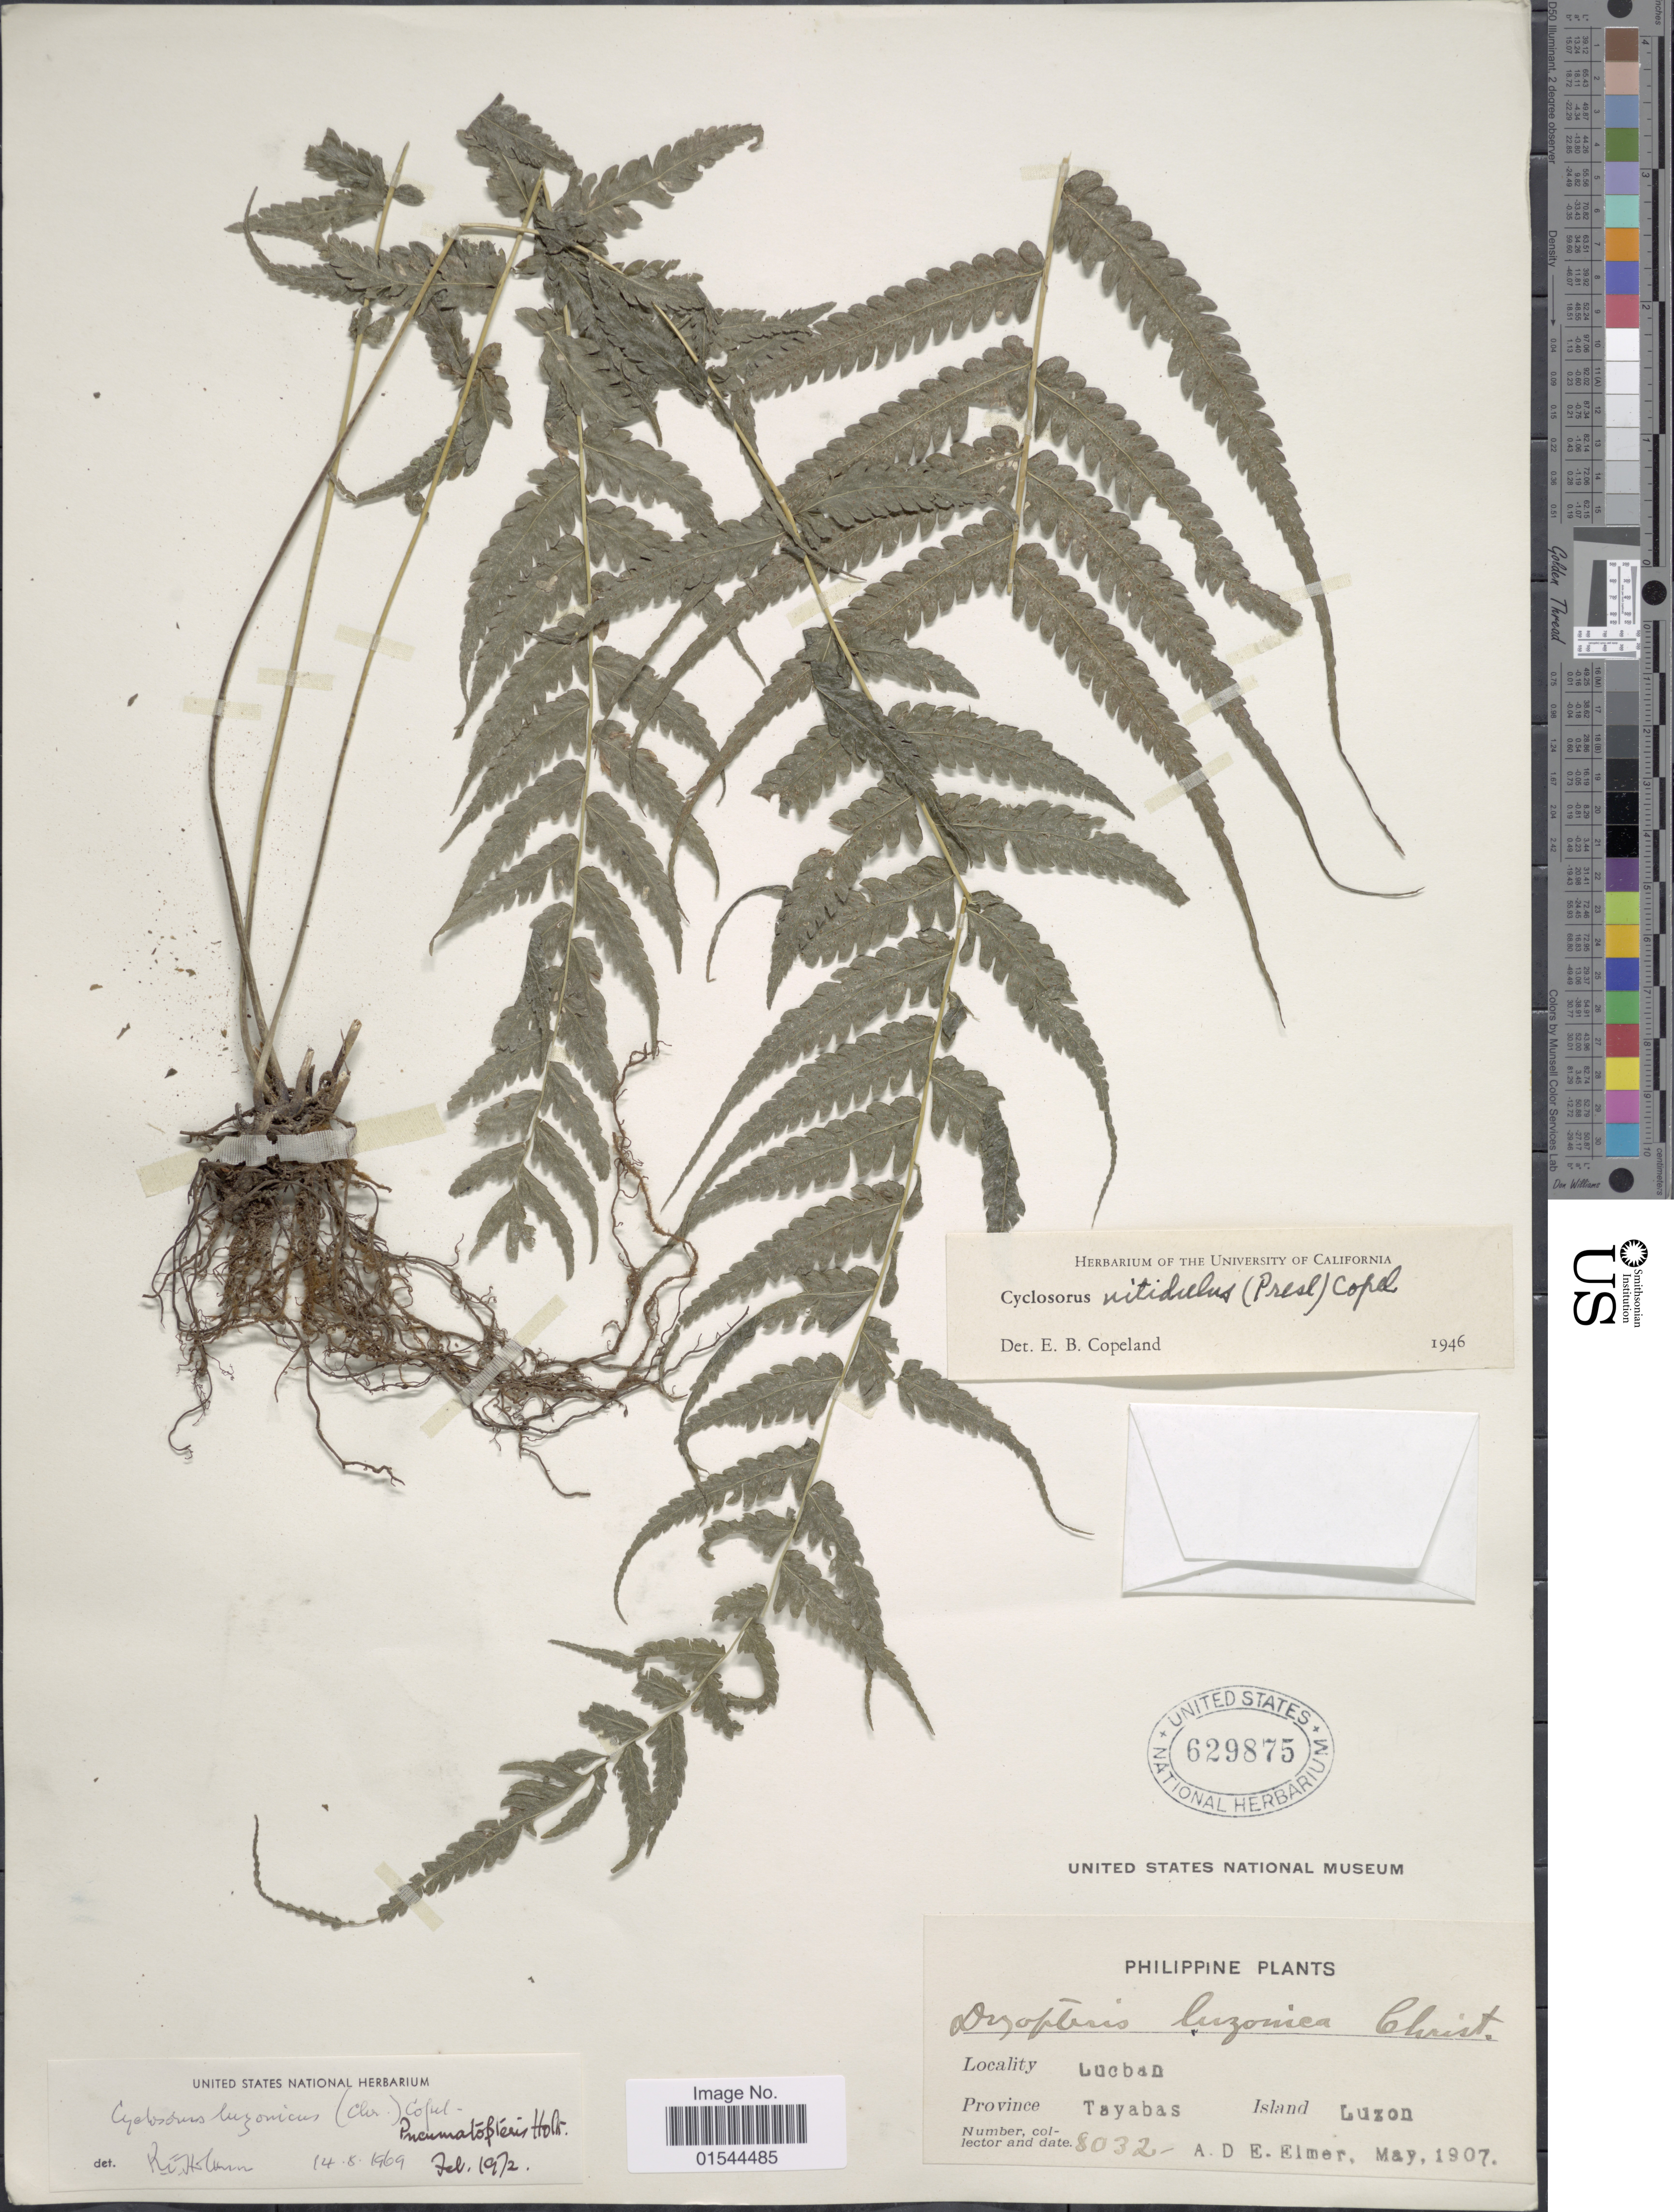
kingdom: Plantae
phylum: Tracheophyta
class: Polypodiopsida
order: Polypodiales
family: Thelypteridaceae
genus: Pneumatopteris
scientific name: Pneumatopteris laevis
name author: (Mett.) Holttum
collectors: A. D. E. Elmer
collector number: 8032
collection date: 1907-05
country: Philippines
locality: Lucban, Province Tayabas, Island Luzon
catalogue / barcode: US 629875